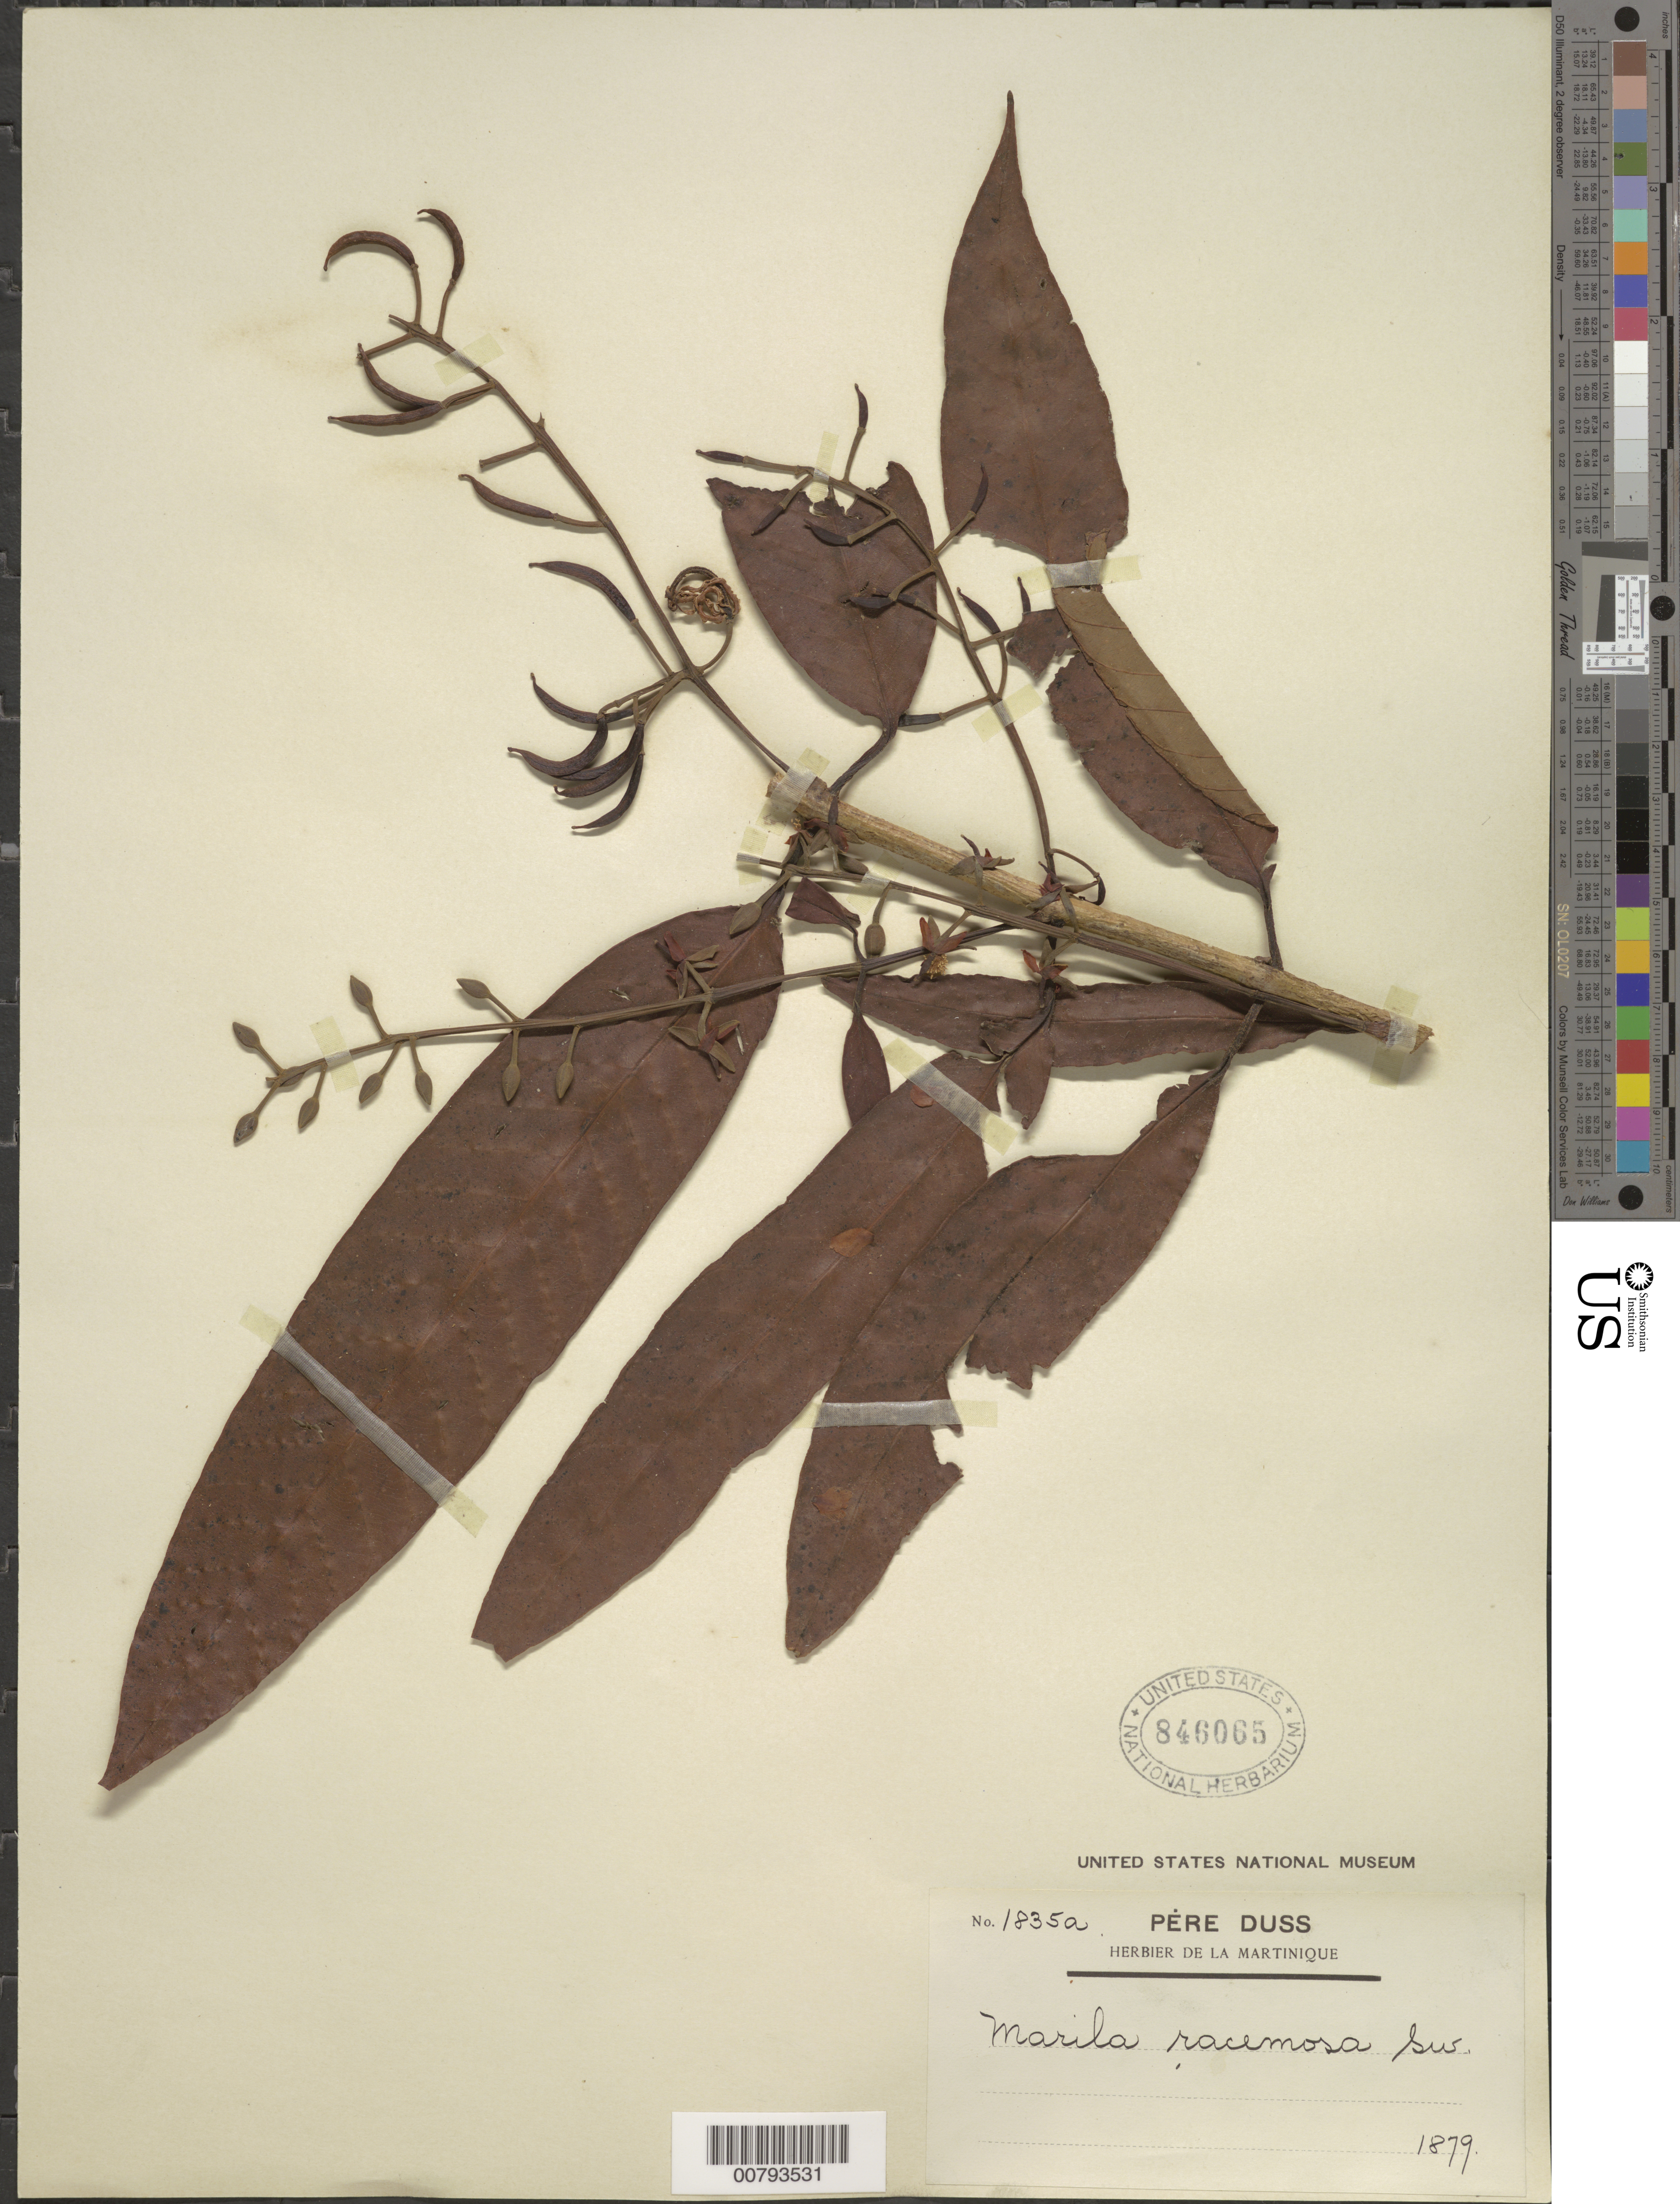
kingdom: Plantae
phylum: Tracheophyta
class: Magnoliopsida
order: Malpighiales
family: Calophyllaceae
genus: Marila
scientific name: Marila racemosa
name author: Sw.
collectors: Père Duss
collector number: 1835a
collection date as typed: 1879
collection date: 1879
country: Martinique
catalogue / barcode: US 846065